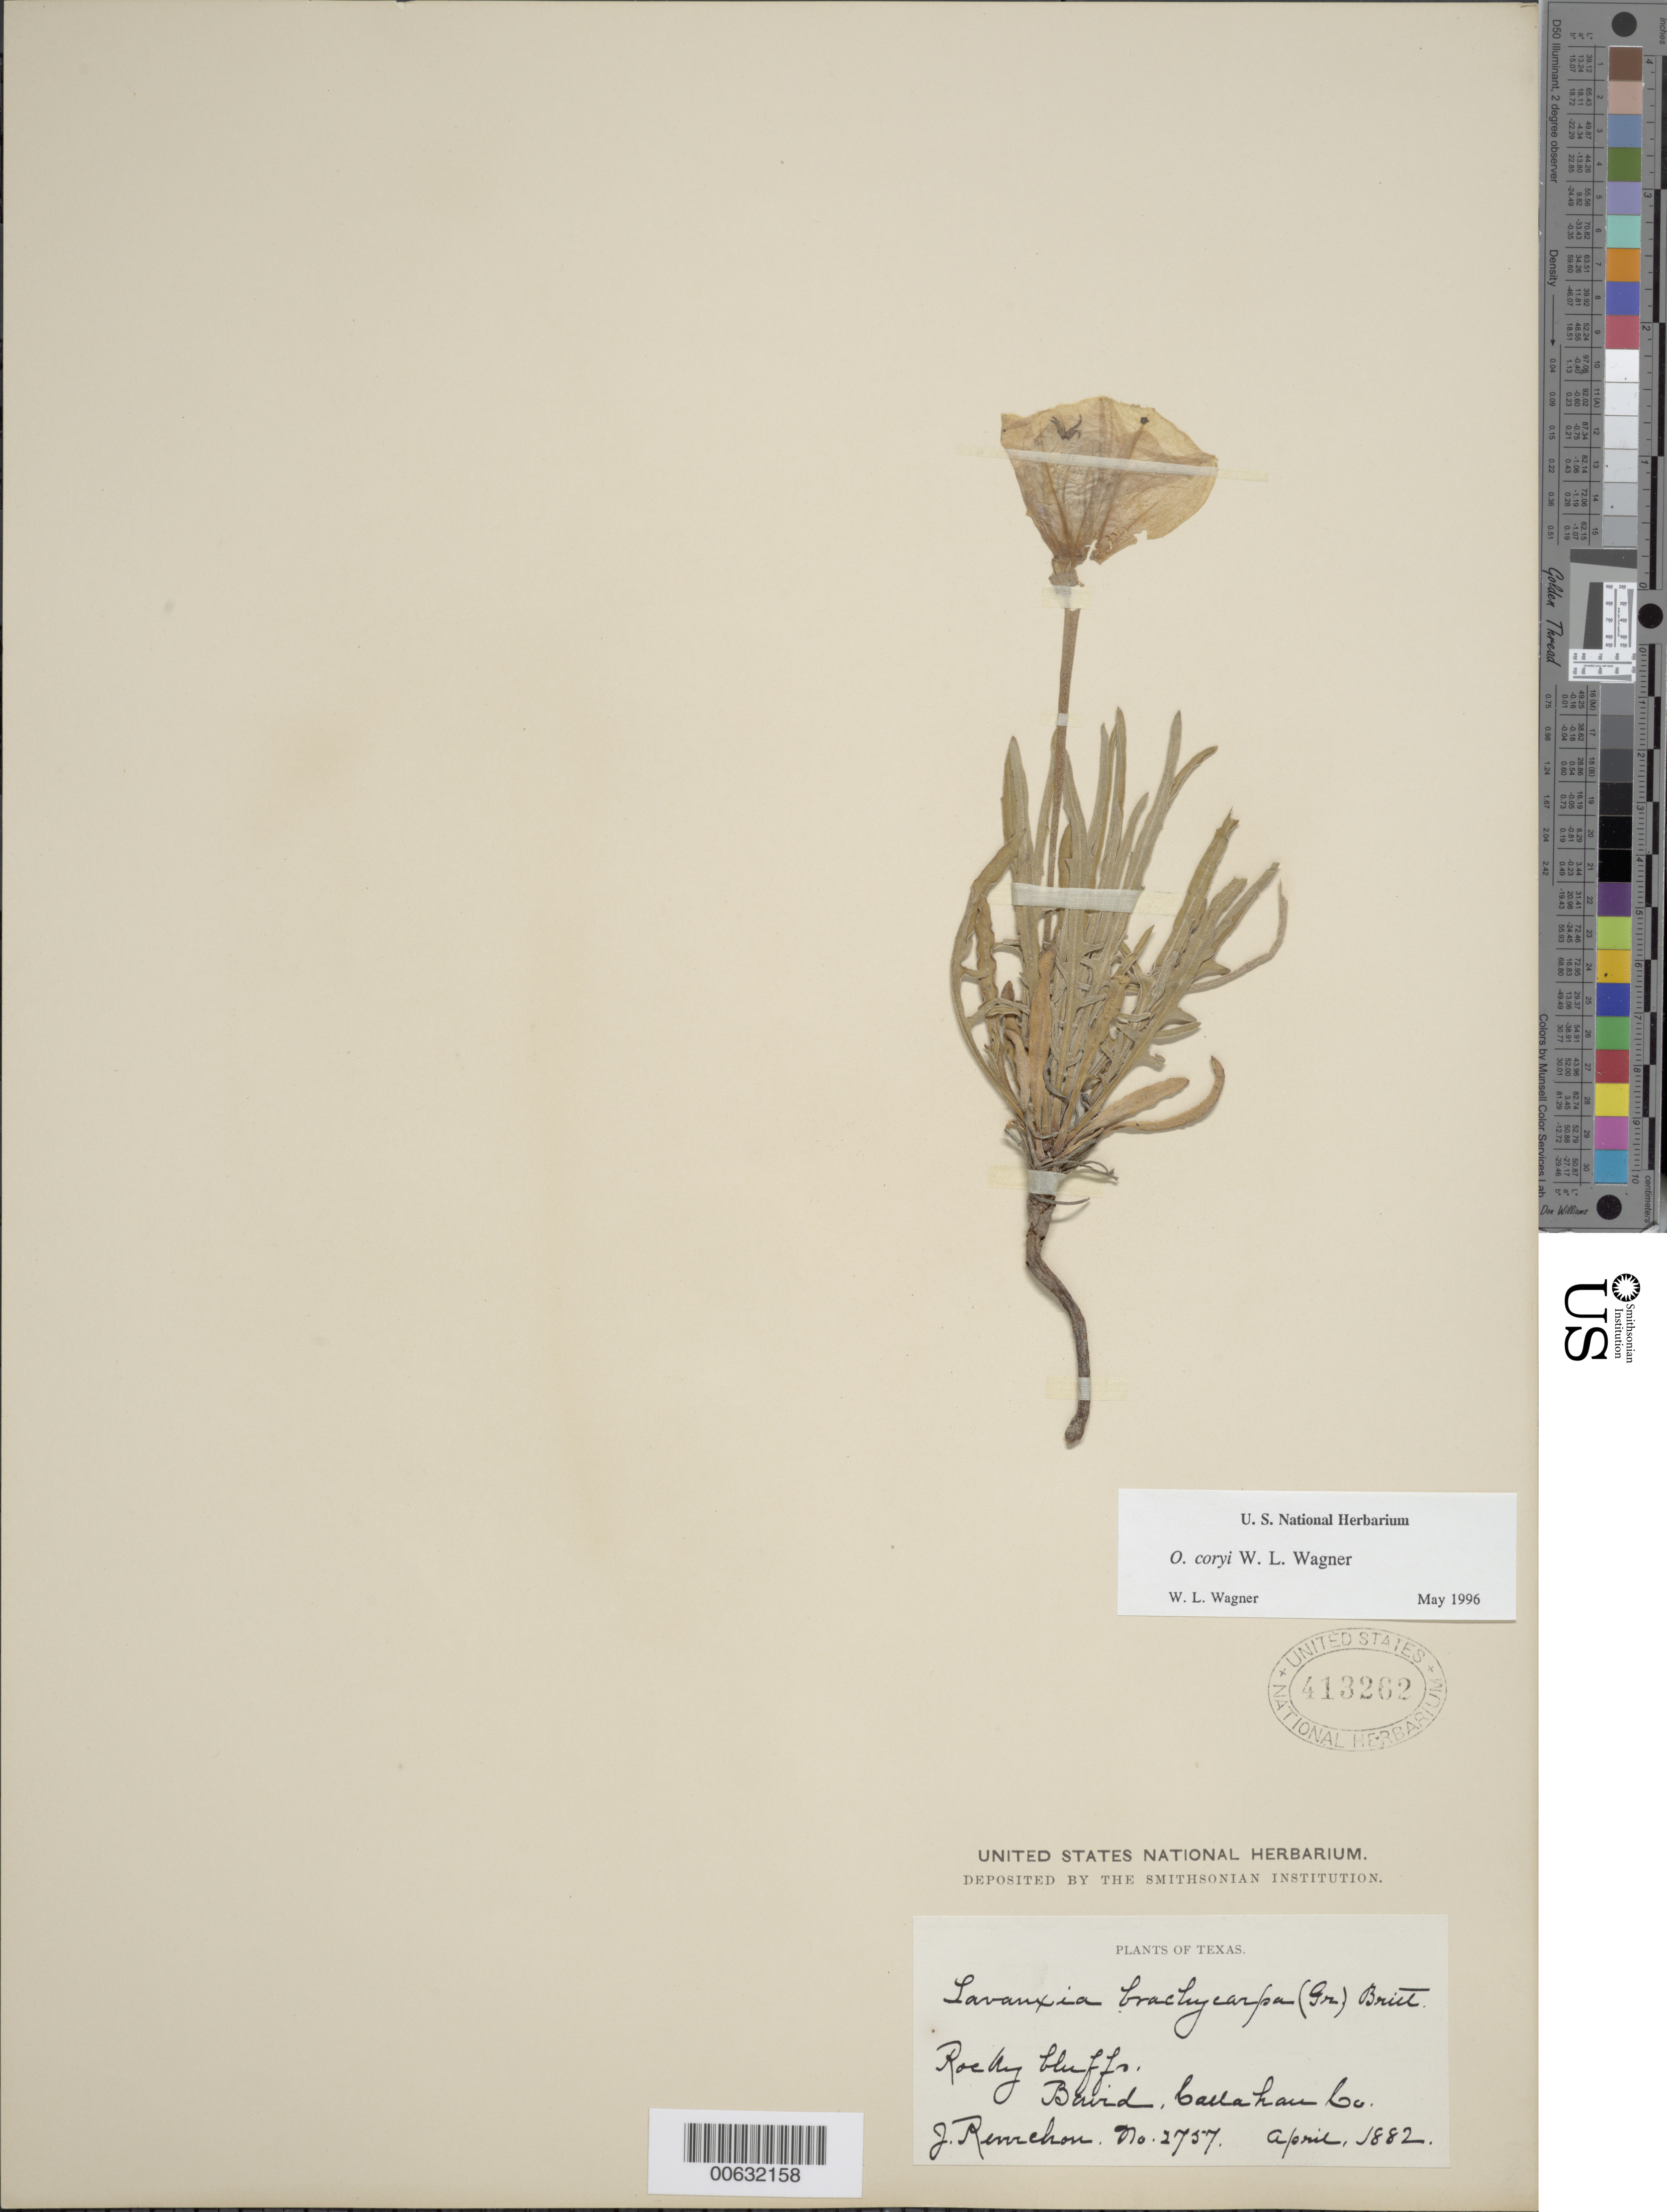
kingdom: Plantae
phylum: Tracheophyta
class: Magnoliopsida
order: Myrtales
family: Onagraceae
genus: Oenothera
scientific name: Oenothera coryi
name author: W.L. Wagner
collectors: E. Reverchon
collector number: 2757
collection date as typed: Apr 1882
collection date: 1882-04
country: United States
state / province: Texas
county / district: Callahan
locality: Baird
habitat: Rocky Bluffs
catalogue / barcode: US 413262